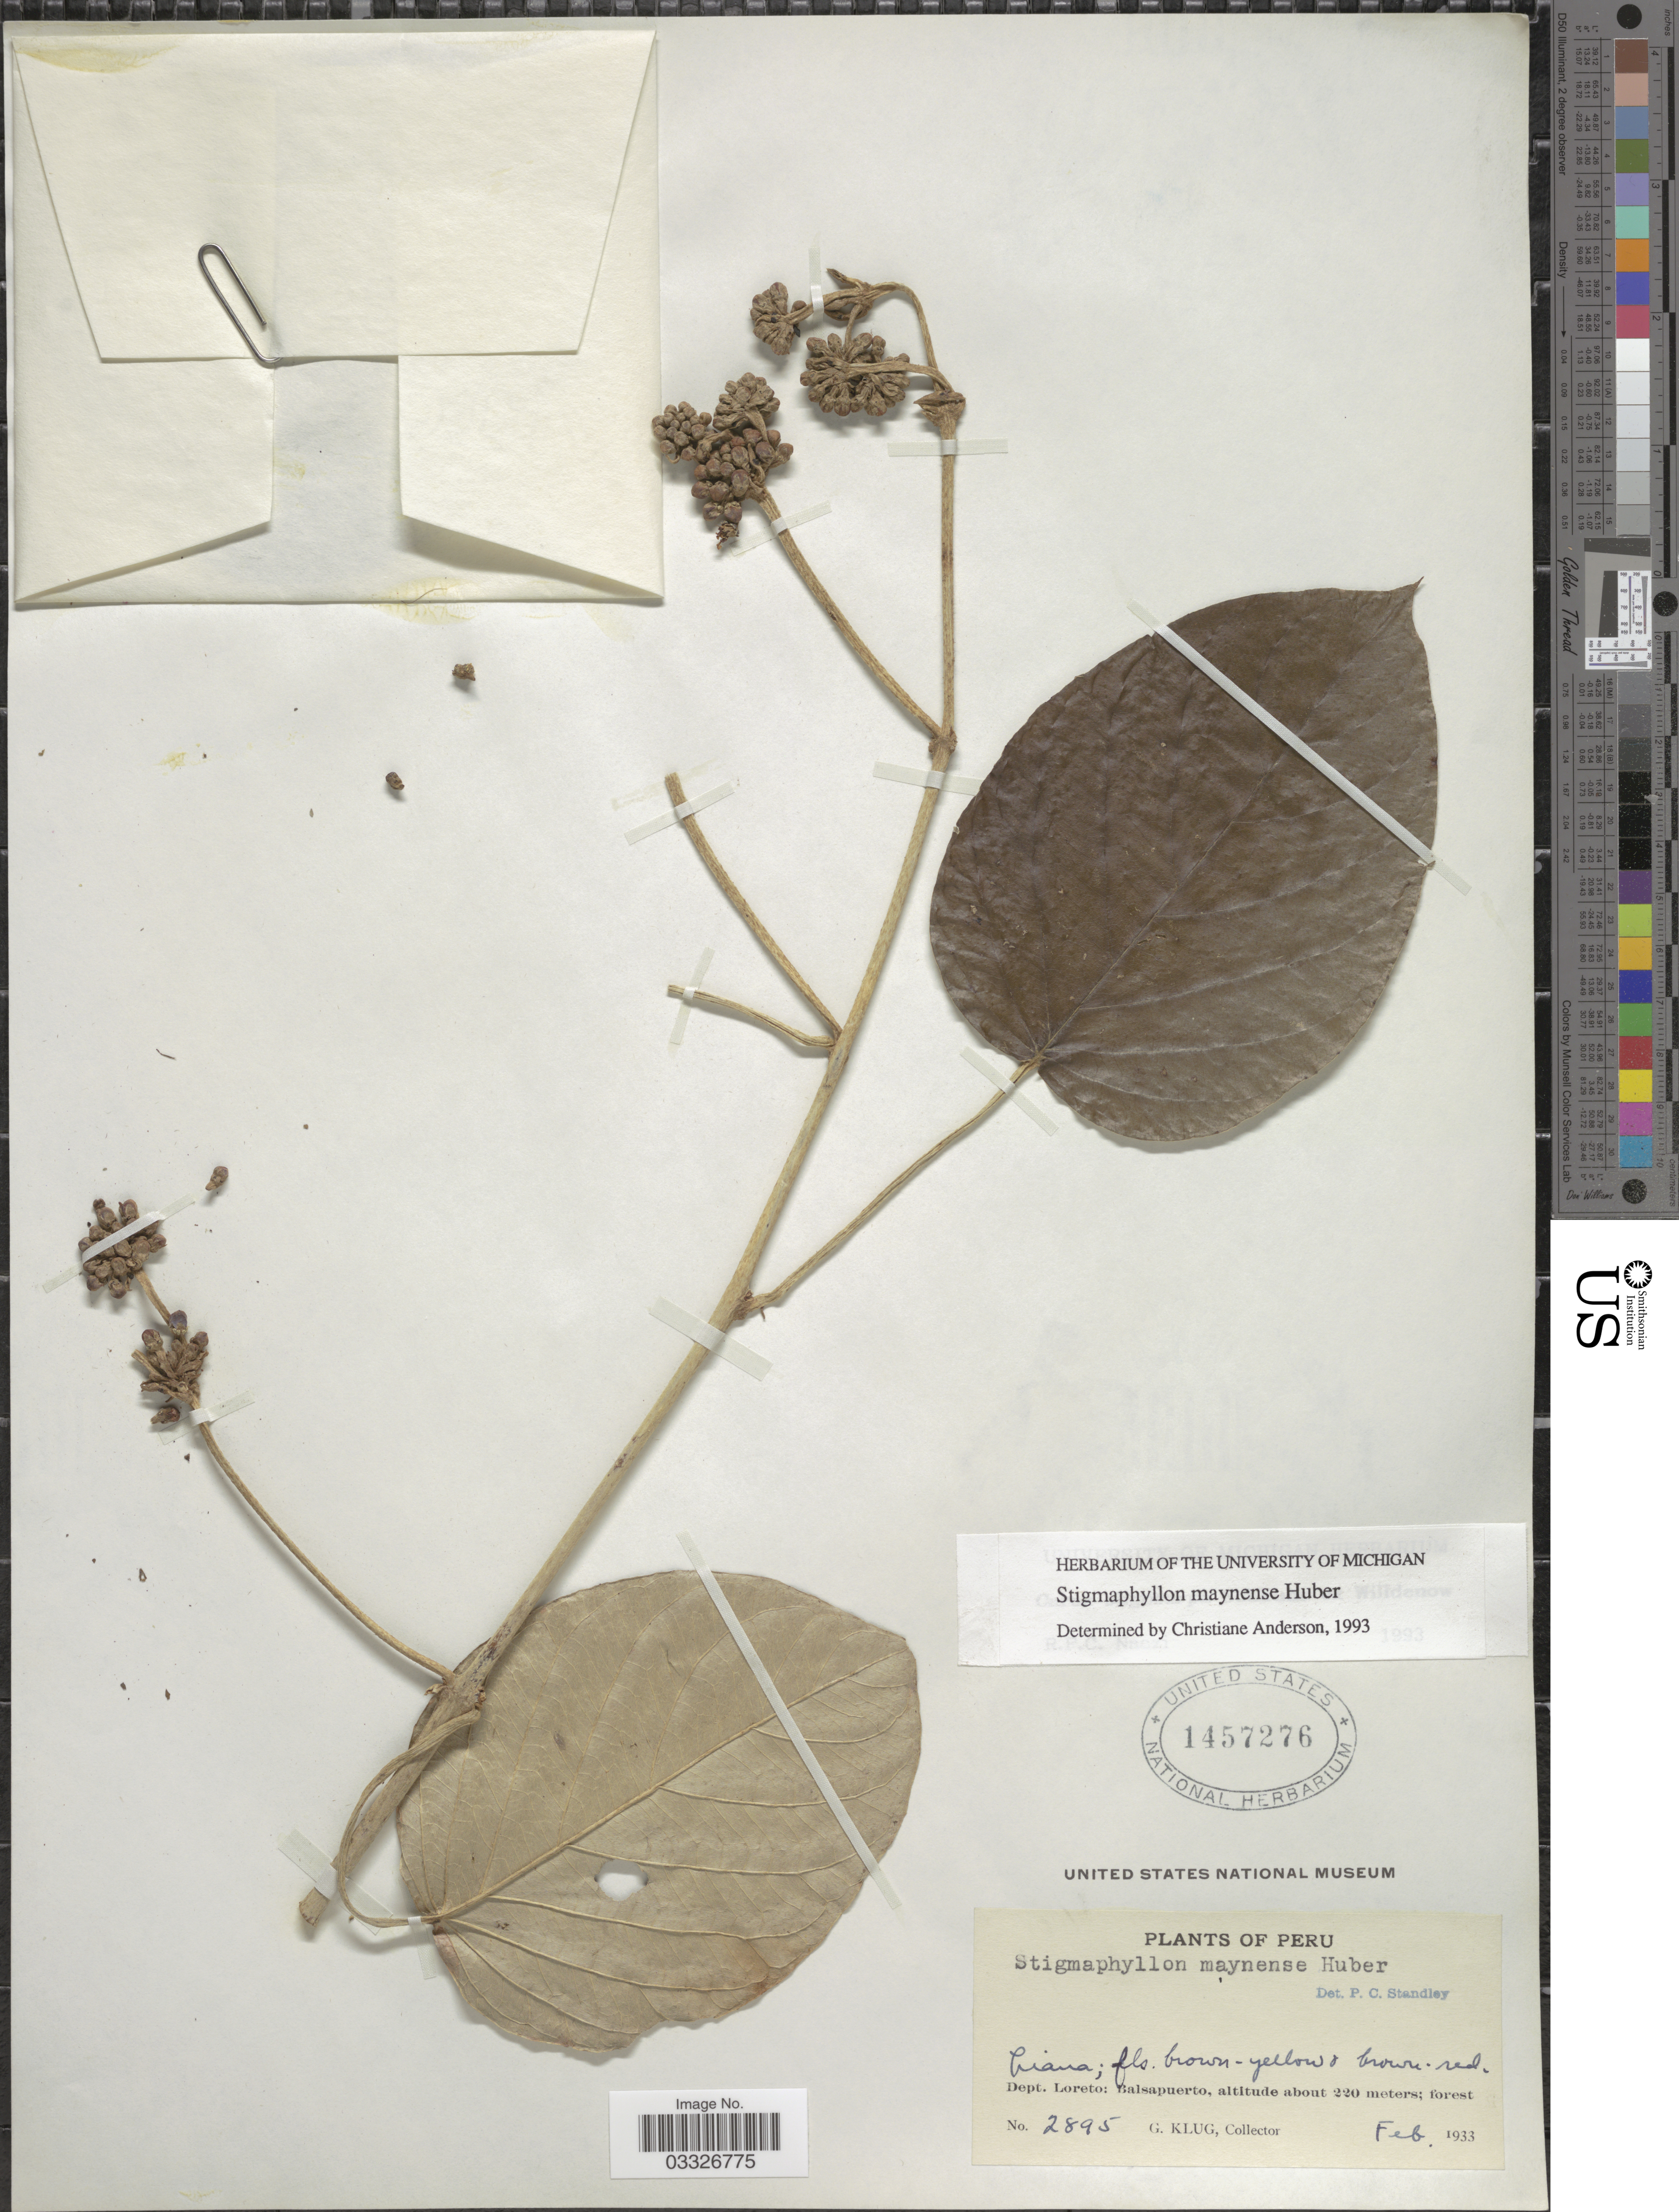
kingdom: Plantae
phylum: Tracheophyta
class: Magnoliopsida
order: Malpighiales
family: Malpighiaceae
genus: Stigmaphyllon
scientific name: Stigmaphyllon maynense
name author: Huber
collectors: G. Klug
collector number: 2895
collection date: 1933-02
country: Peru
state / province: Loreto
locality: Dept. Loreto: Balsapuerto.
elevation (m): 220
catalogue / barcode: US 1457276